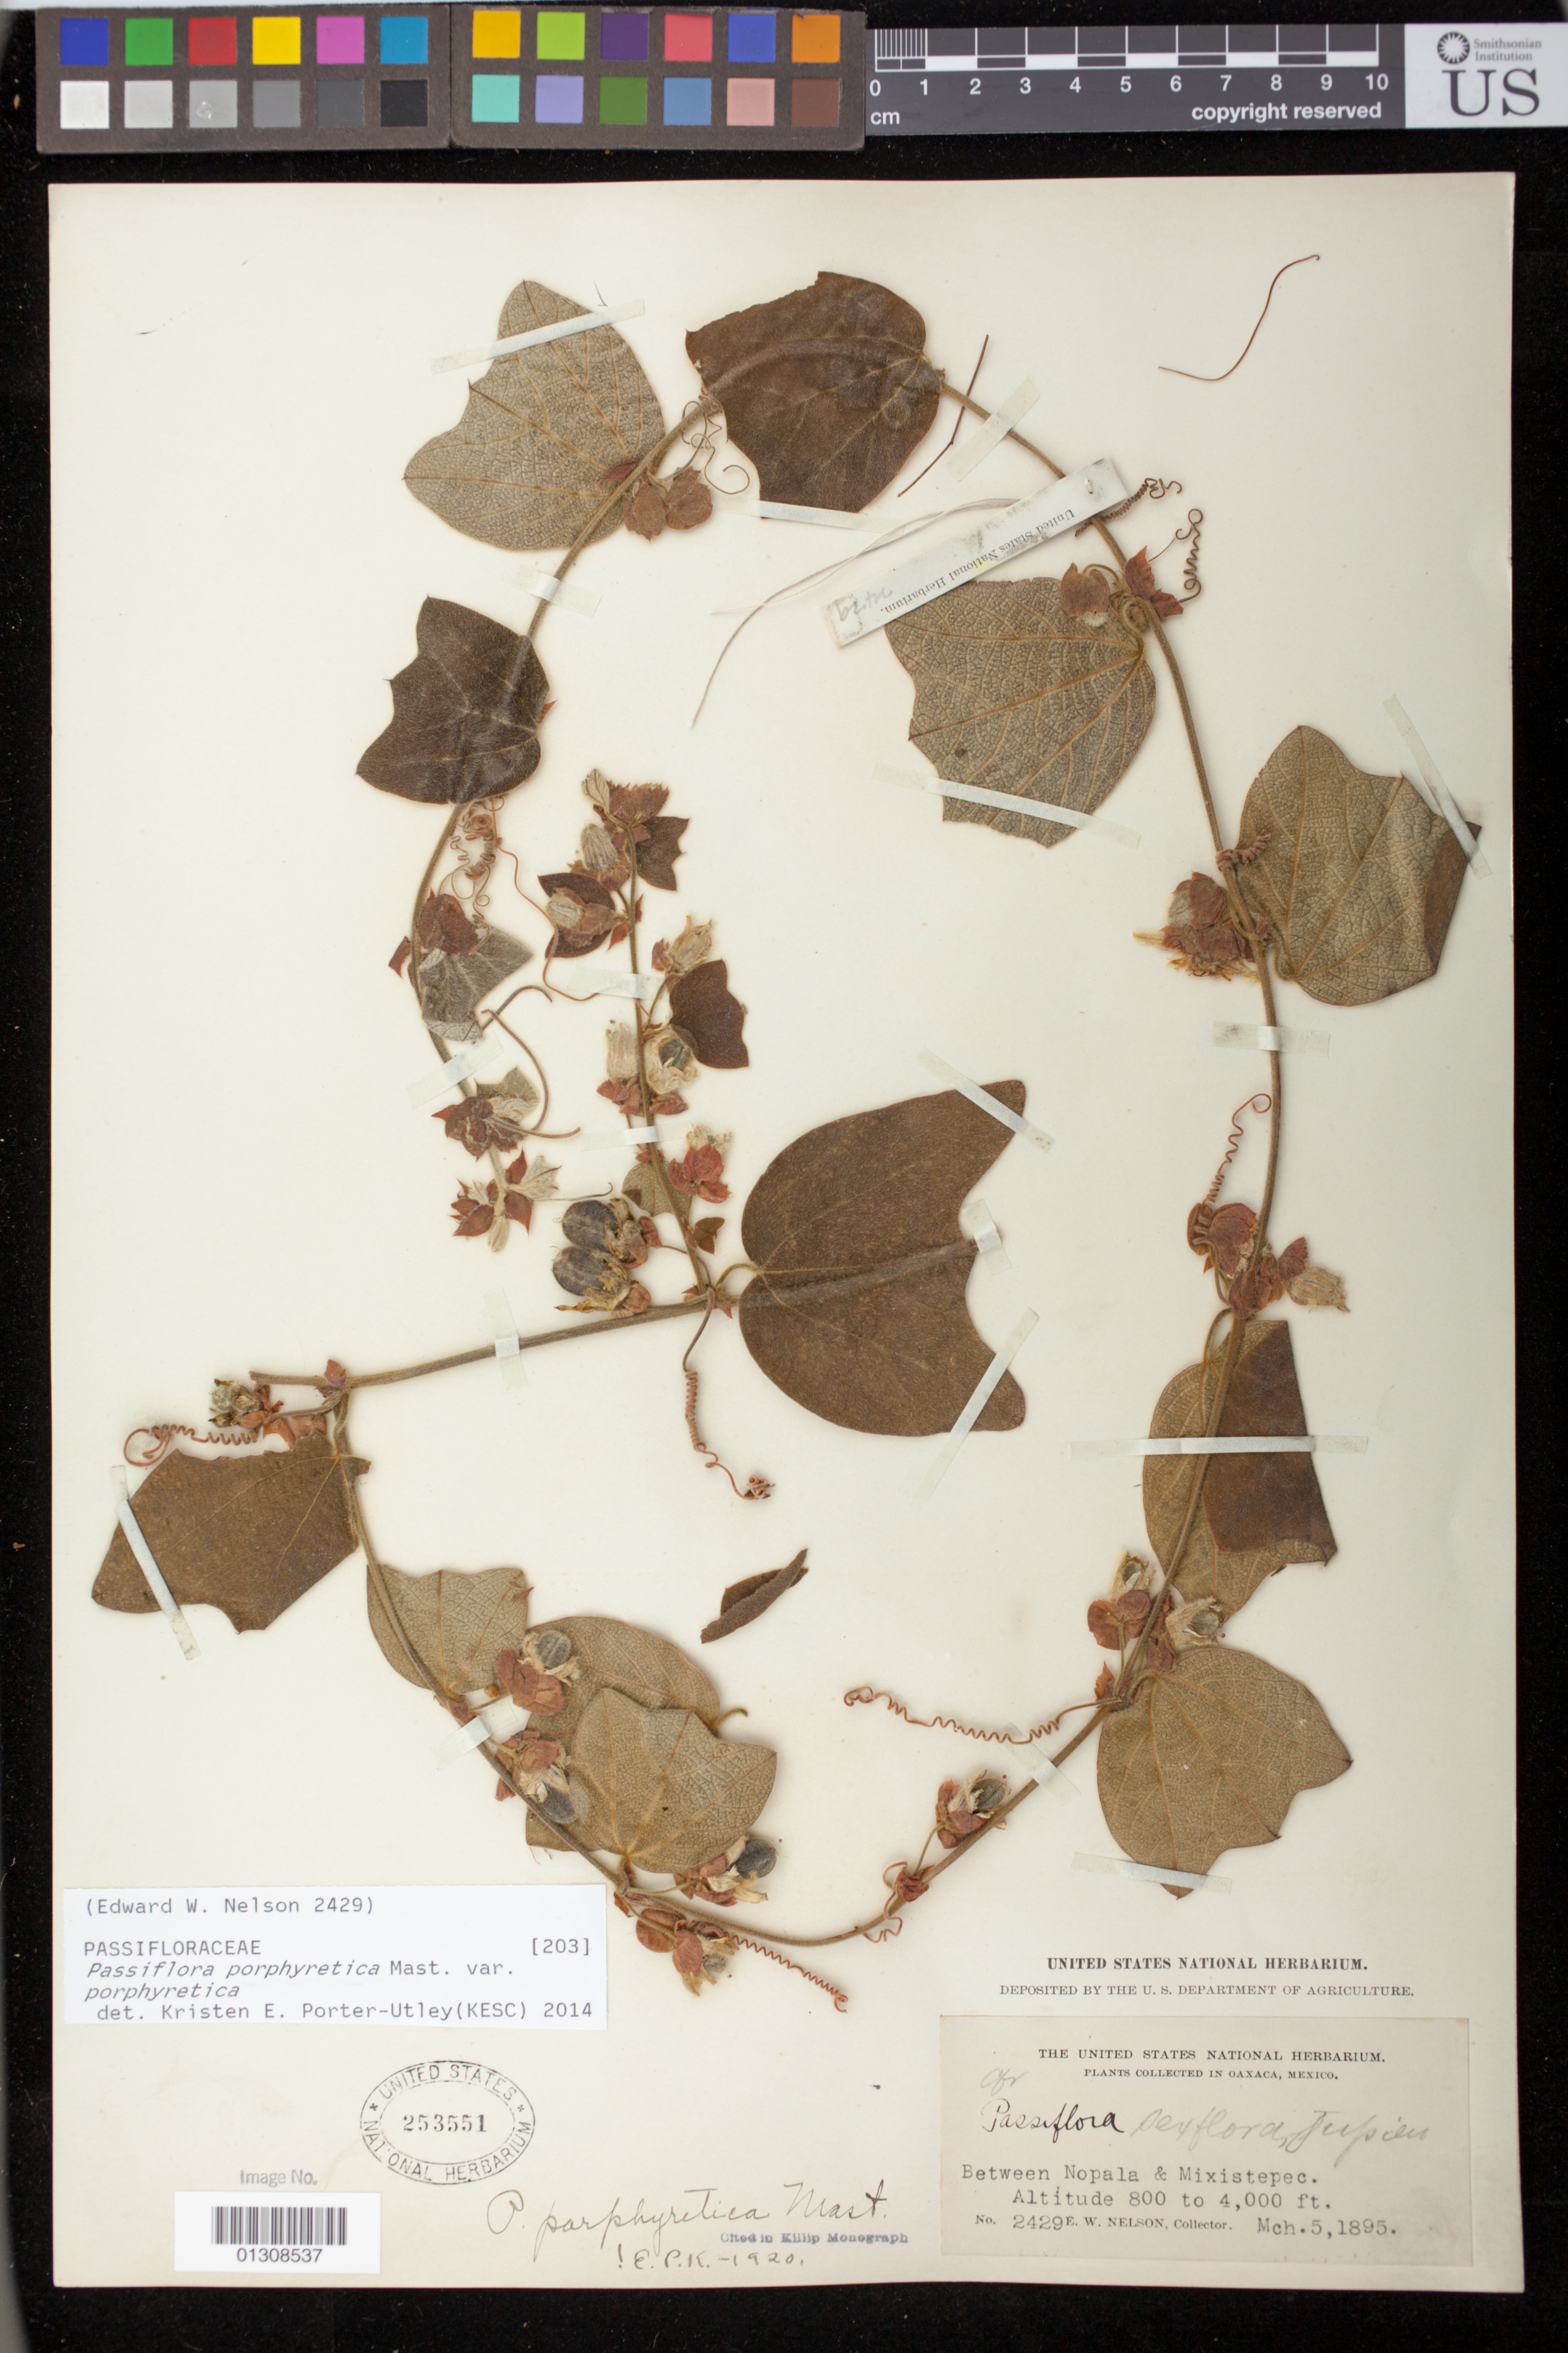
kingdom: Plantae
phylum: Tracheophyta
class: Magnoliopsida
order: Malpighiales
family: Passifloraceae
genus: Passiflora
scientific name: Passiflora porphyretica var. porphyretica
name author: Mast.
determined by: Porter-Utley, K. E.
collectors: E. W. Nelson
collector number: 2429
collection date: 1895-03-05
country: México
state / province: Oaxaca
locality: Between Nopala and Mixistepec.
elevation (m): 244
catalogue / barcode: US 253551